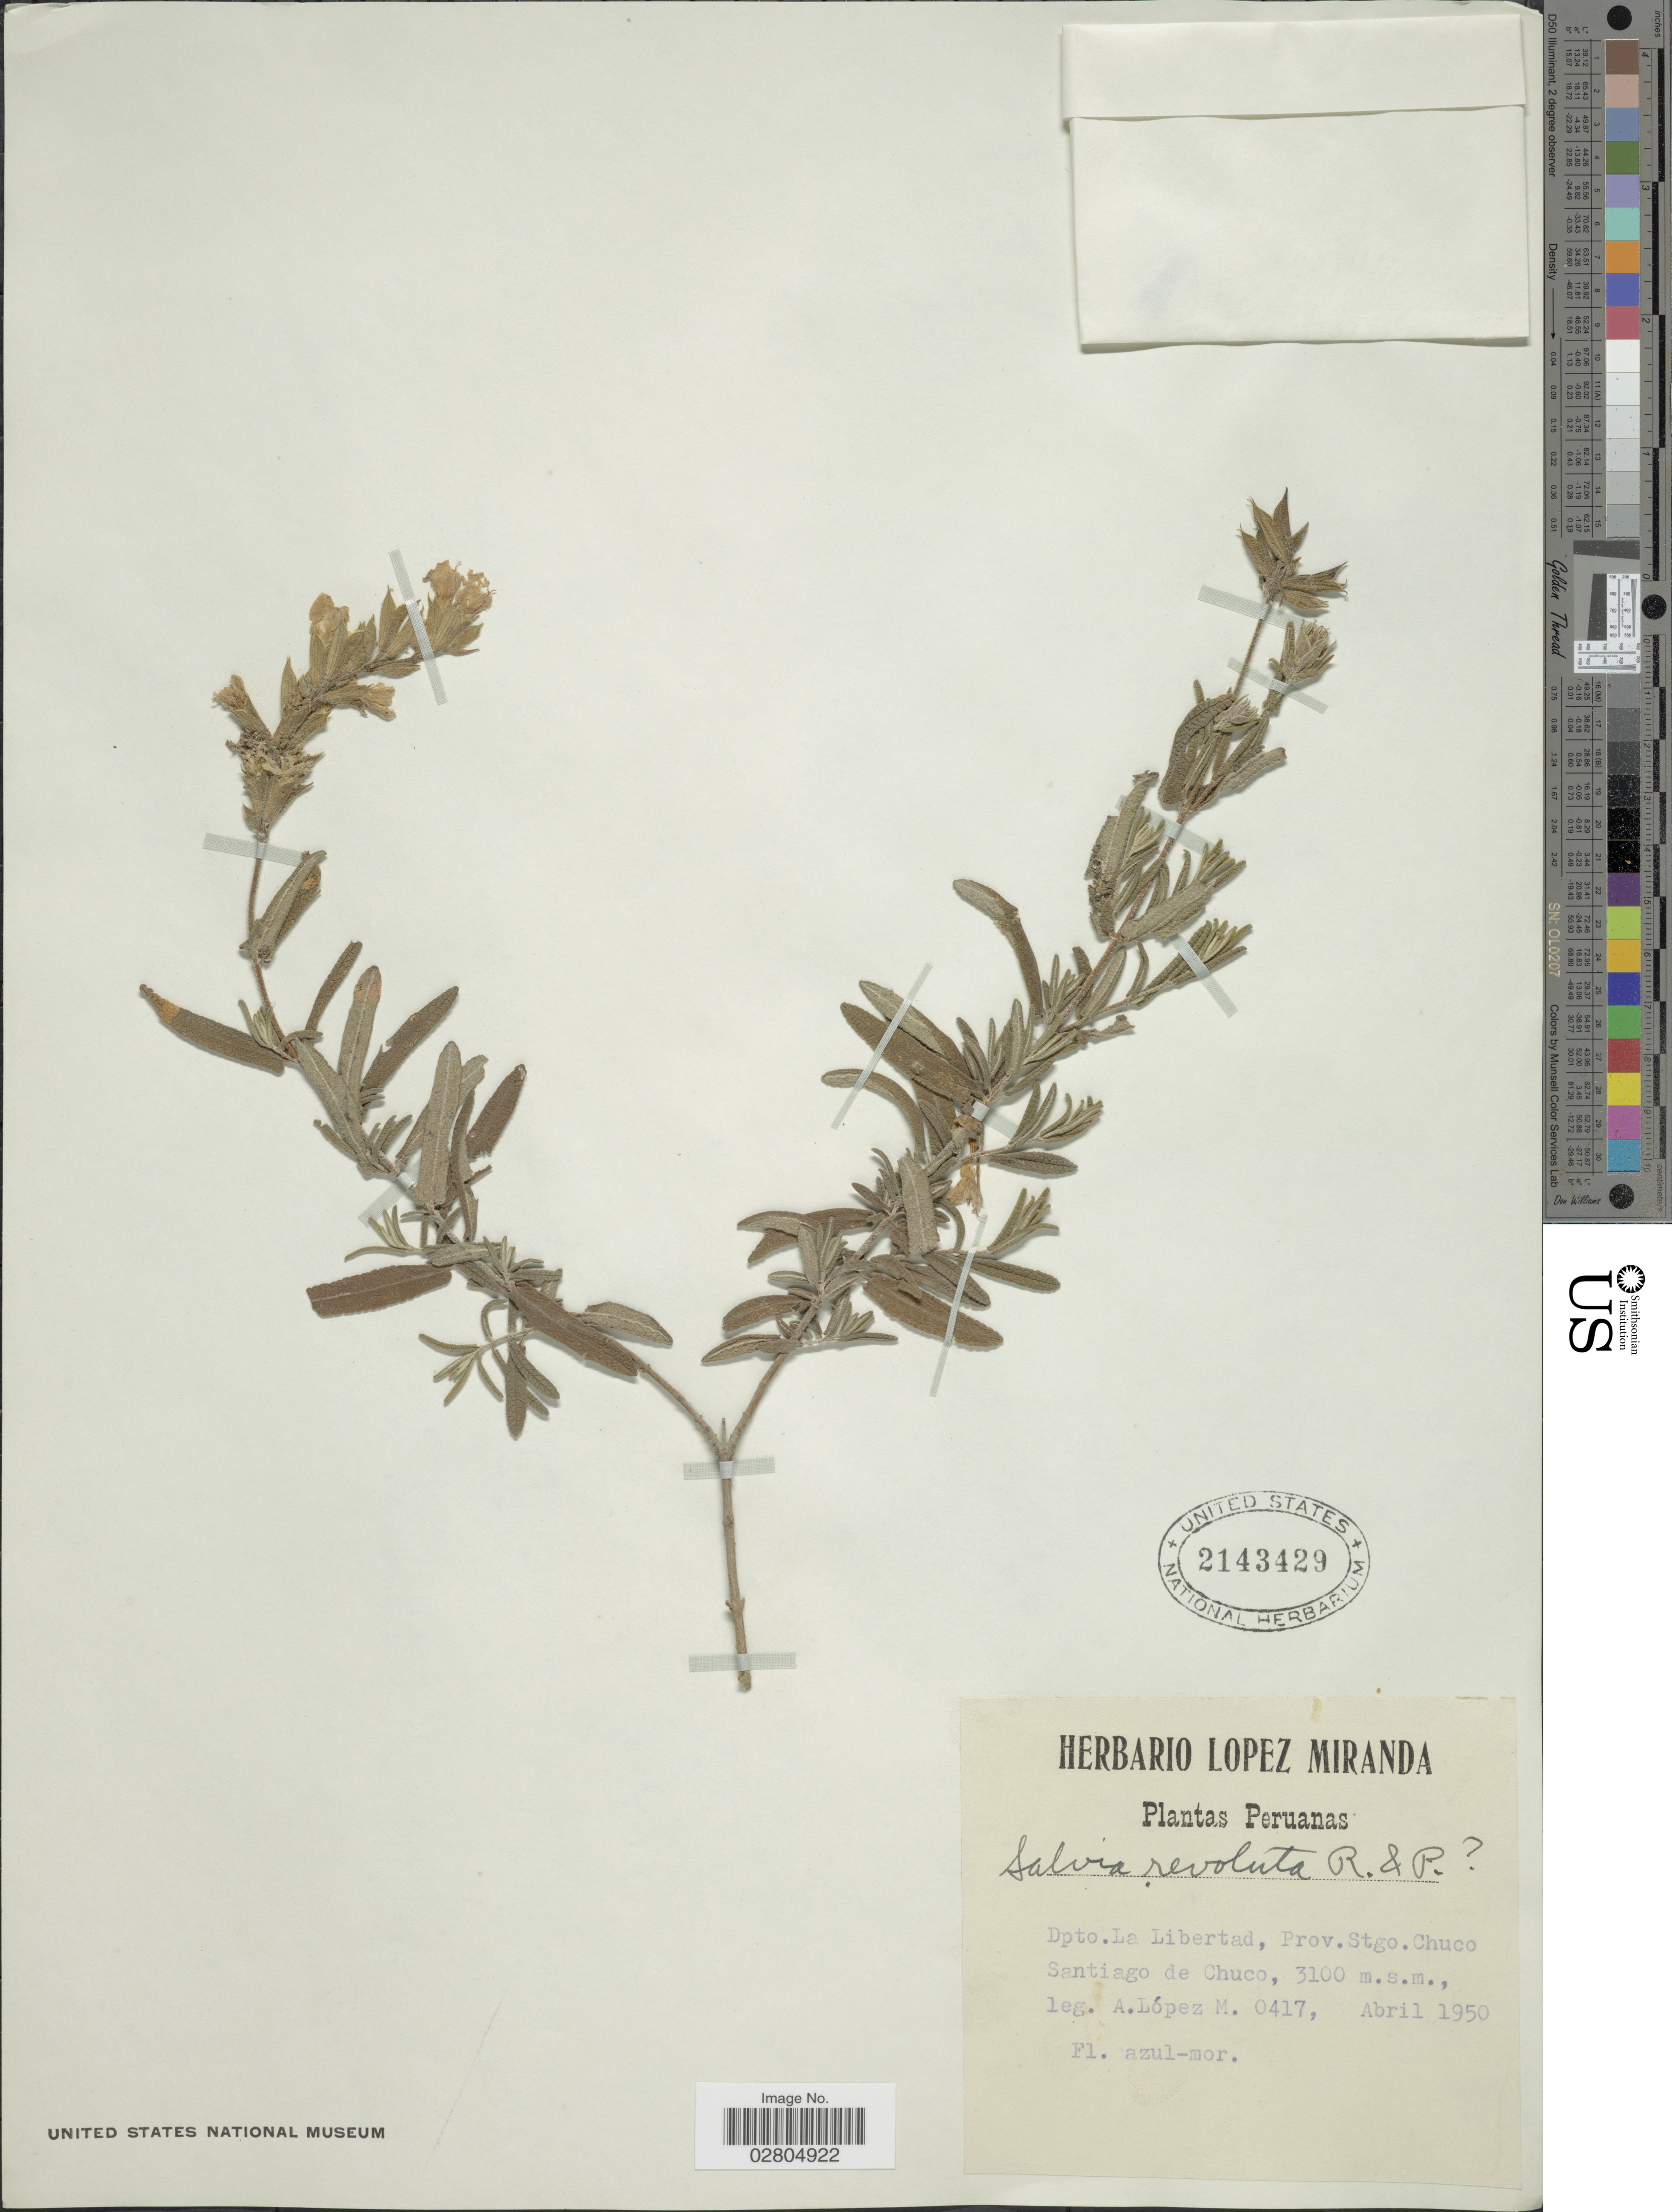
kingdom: Plantae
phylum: Tracheophyta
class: Magnoliopsida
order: Lamiales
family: Lamiaceae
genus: Salvia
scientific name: Salvia revoluta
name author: Ruiz & Pav.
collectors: A. López M.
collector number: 0417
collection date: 1950-04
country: Peru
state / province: La Libertad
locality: Dpto. La Libertad, Prov. Stgo. Chuco. Santiago de Chuco.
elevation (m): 3100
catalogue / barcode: US 2143429